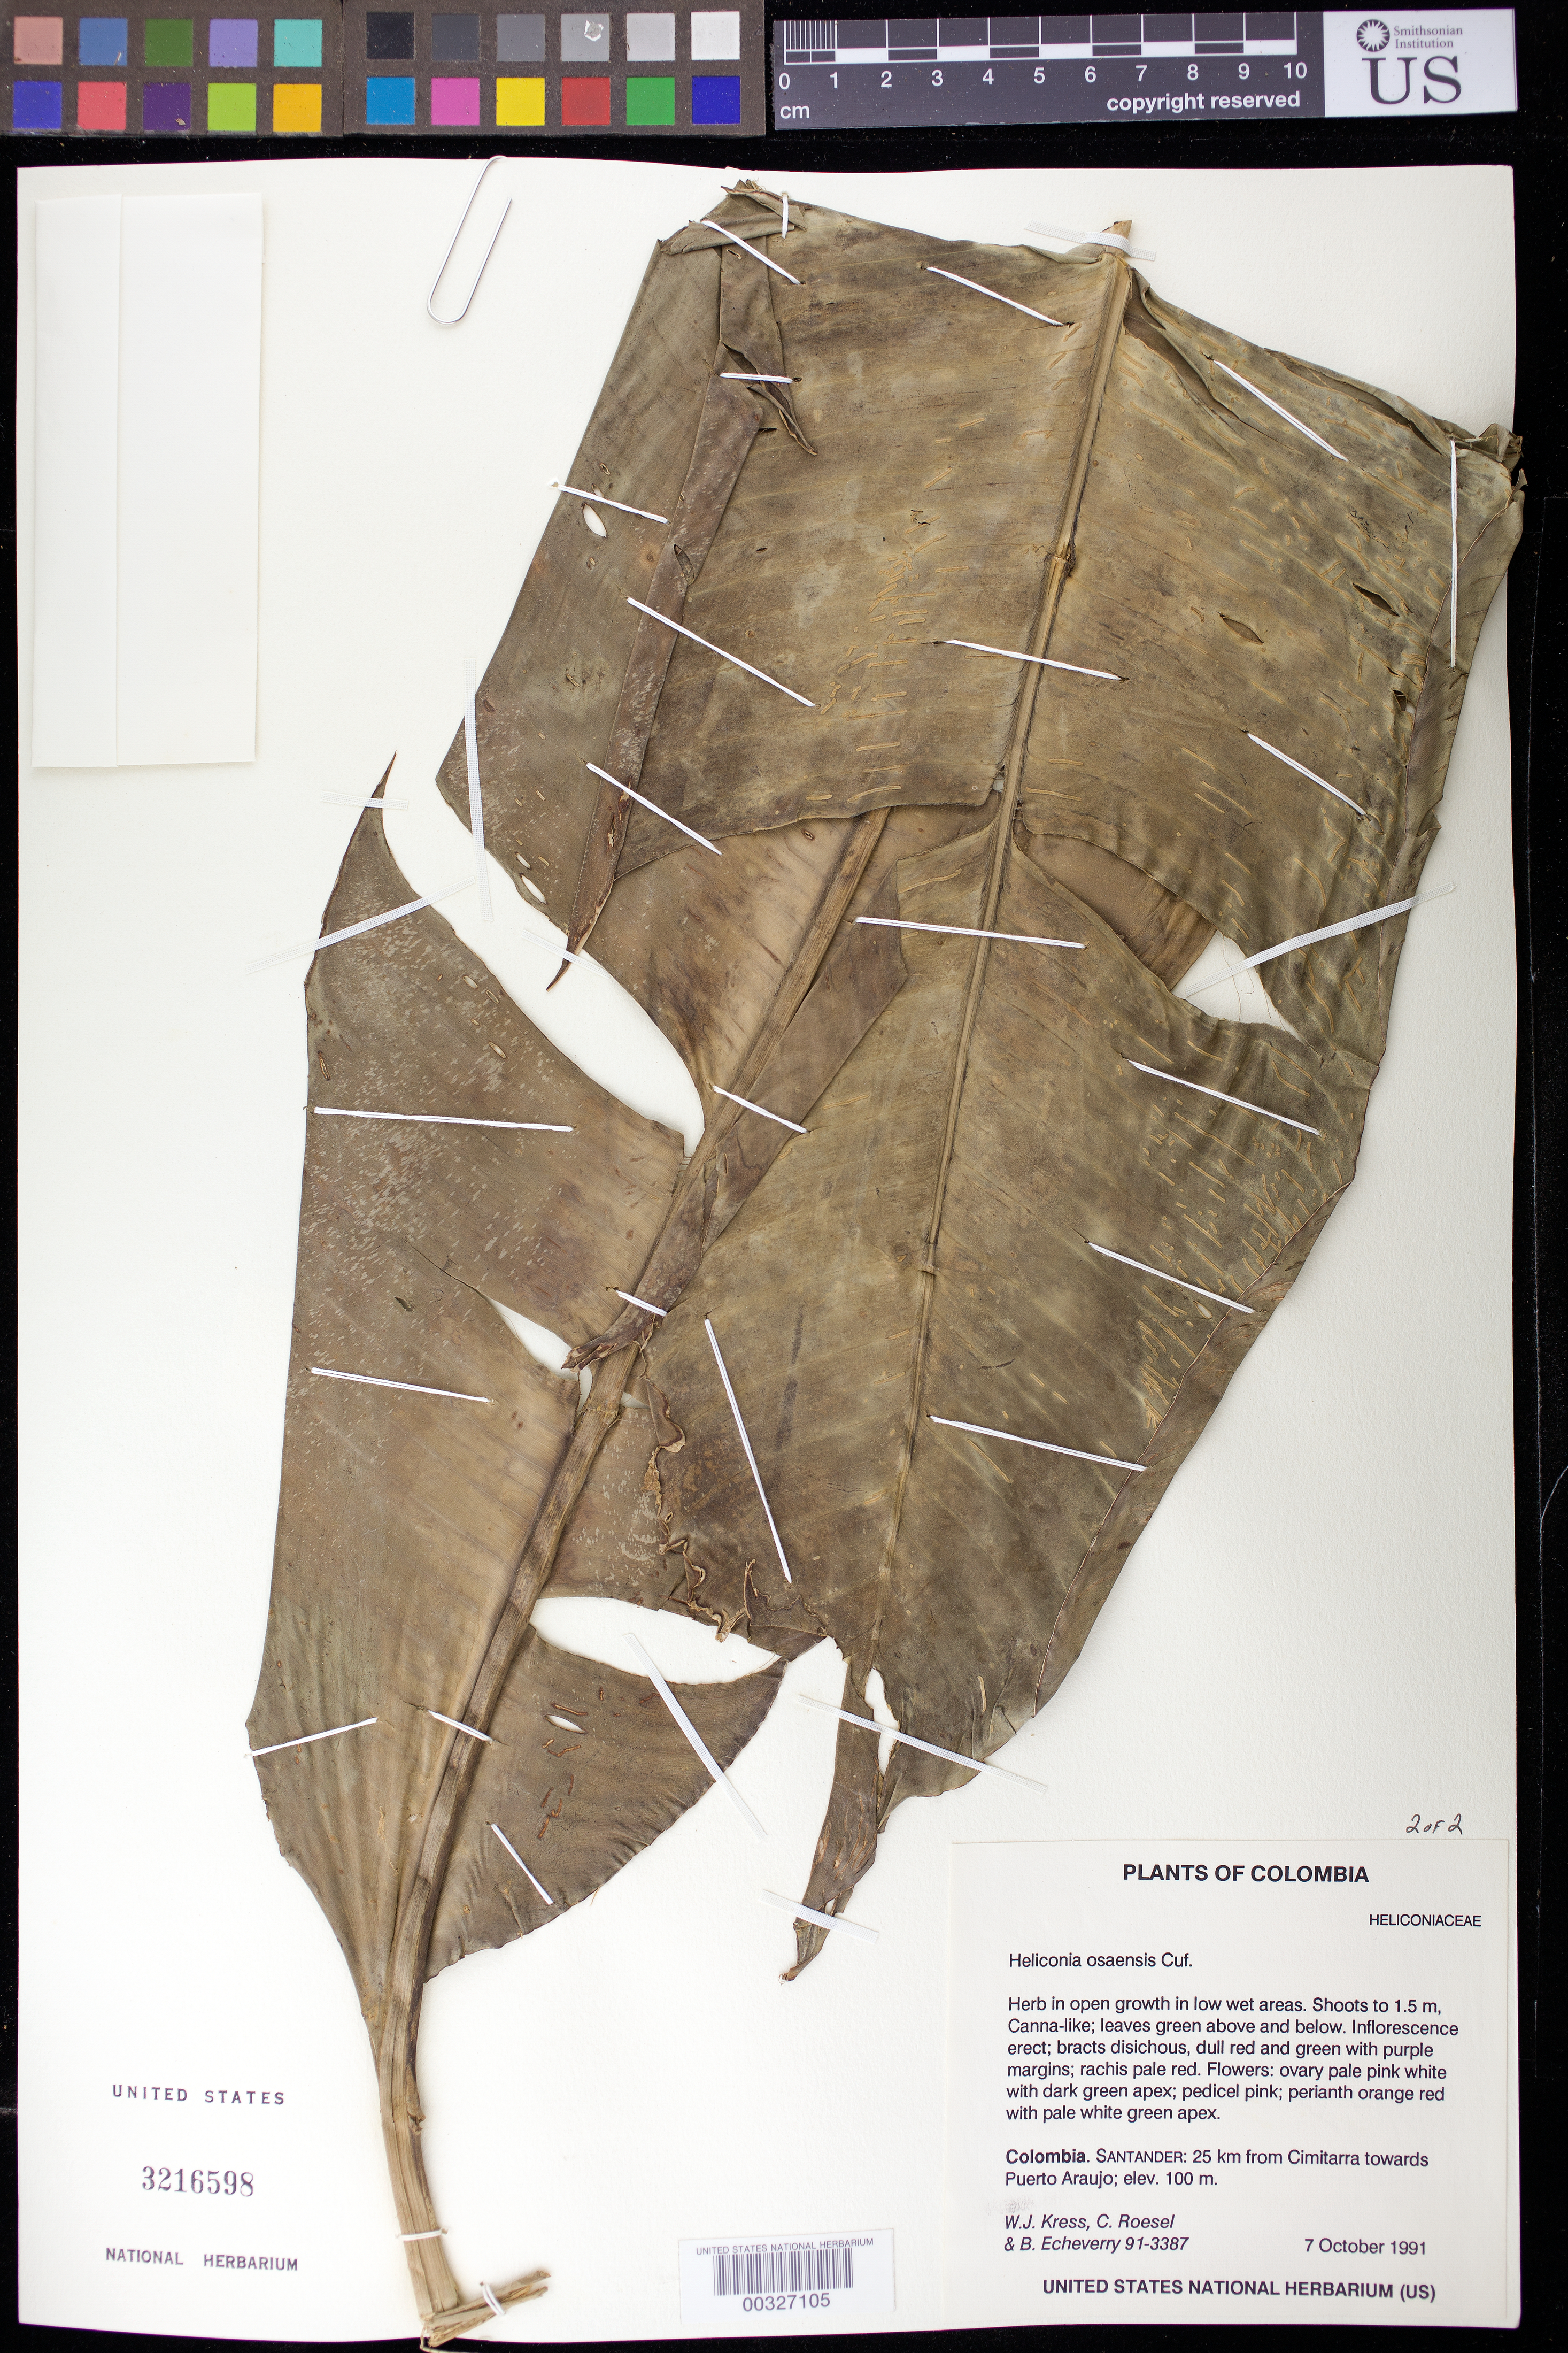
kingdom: Plantae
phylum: Tracheophyta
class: Liliopsida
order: Zingiberales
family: Heliconiaceae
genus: Heliconia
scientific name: Heliconia osaensis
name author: Cufod.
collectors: W. J. Kress, C. S. Roesel & B. Echeverry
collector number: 91-3387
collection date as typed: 07 Oct 1991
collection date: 1991-10-07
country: Colombia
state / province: Santander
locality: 25 km from Cimitarra towards Puerto Araujo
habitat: In open growth in low wet areas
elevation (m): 100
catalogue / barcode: US 3216598